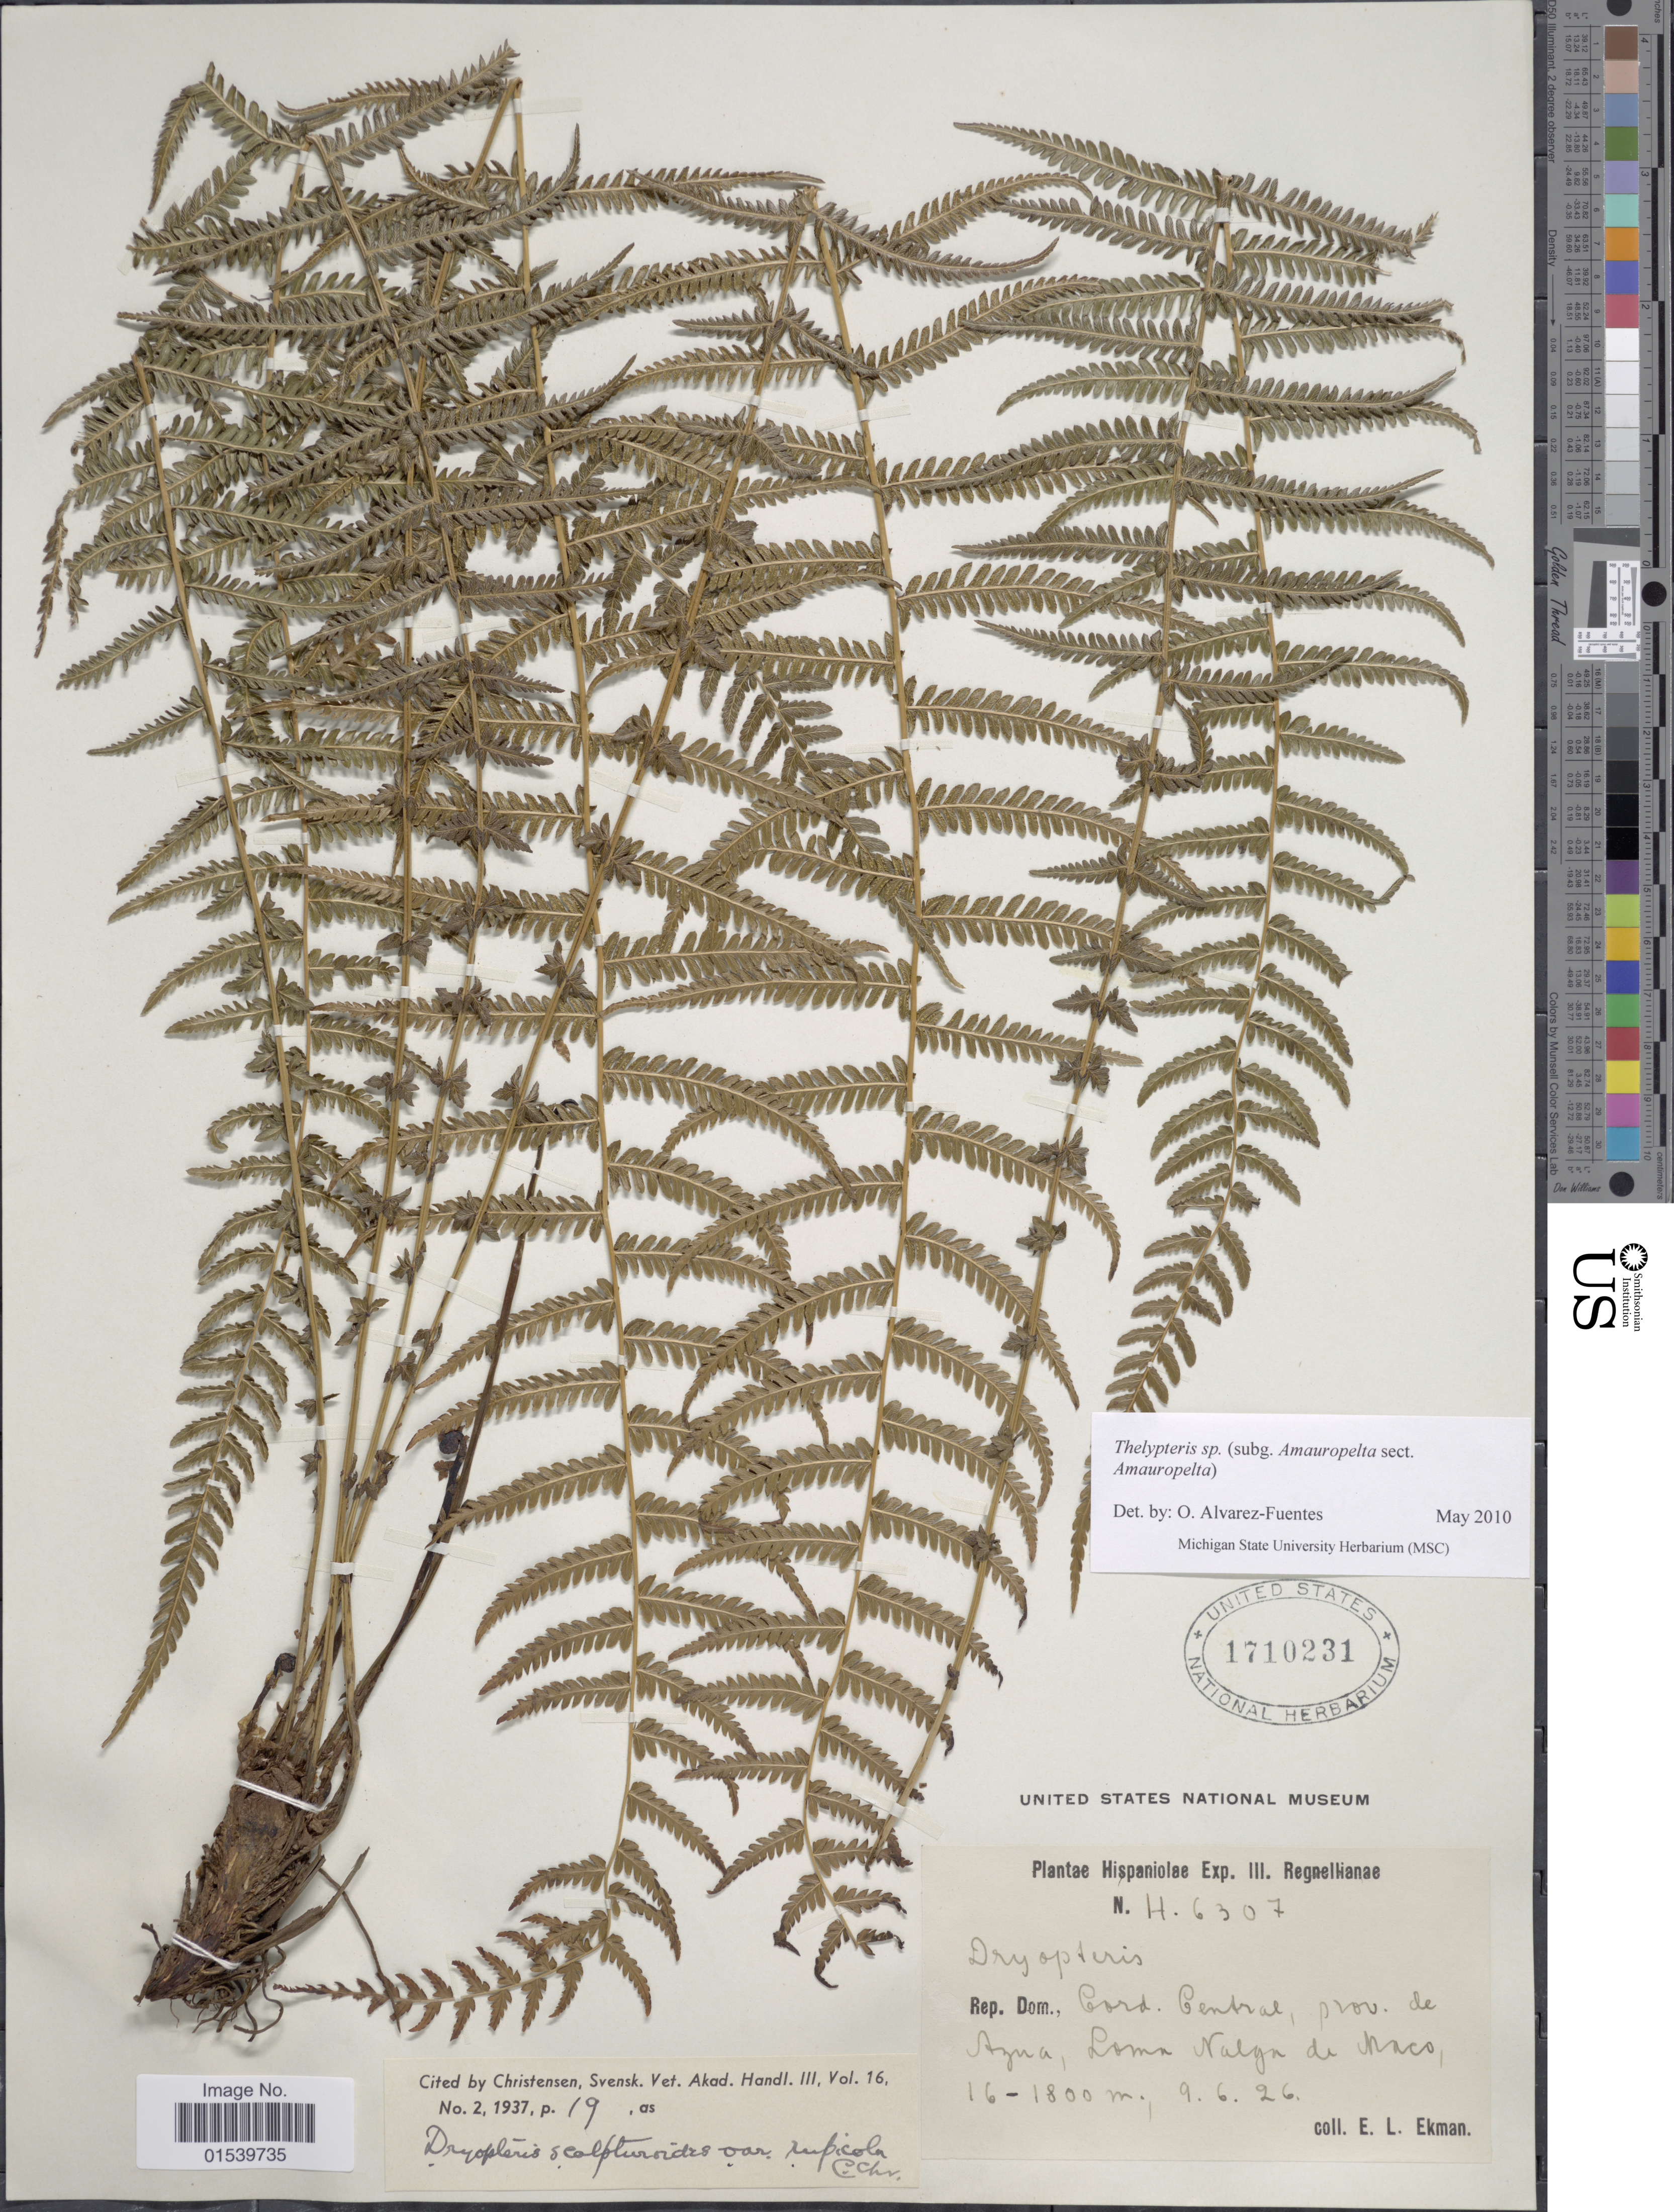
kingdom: Plantae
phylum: Tracheophyta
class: Polypodiopsida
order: Polypodiales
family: Thelypteridaceae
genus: Amauropelta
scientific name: Amauropelta sp.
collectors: E. L. Ekman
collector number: H 6307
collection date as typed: Transcribed d/m/y: 9/6/26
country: Dominican Republic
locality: Rep. Dom. Cord. Central, prov de Azua, Loma Nalga de Maco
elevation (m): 1600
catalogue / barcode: US 1710231